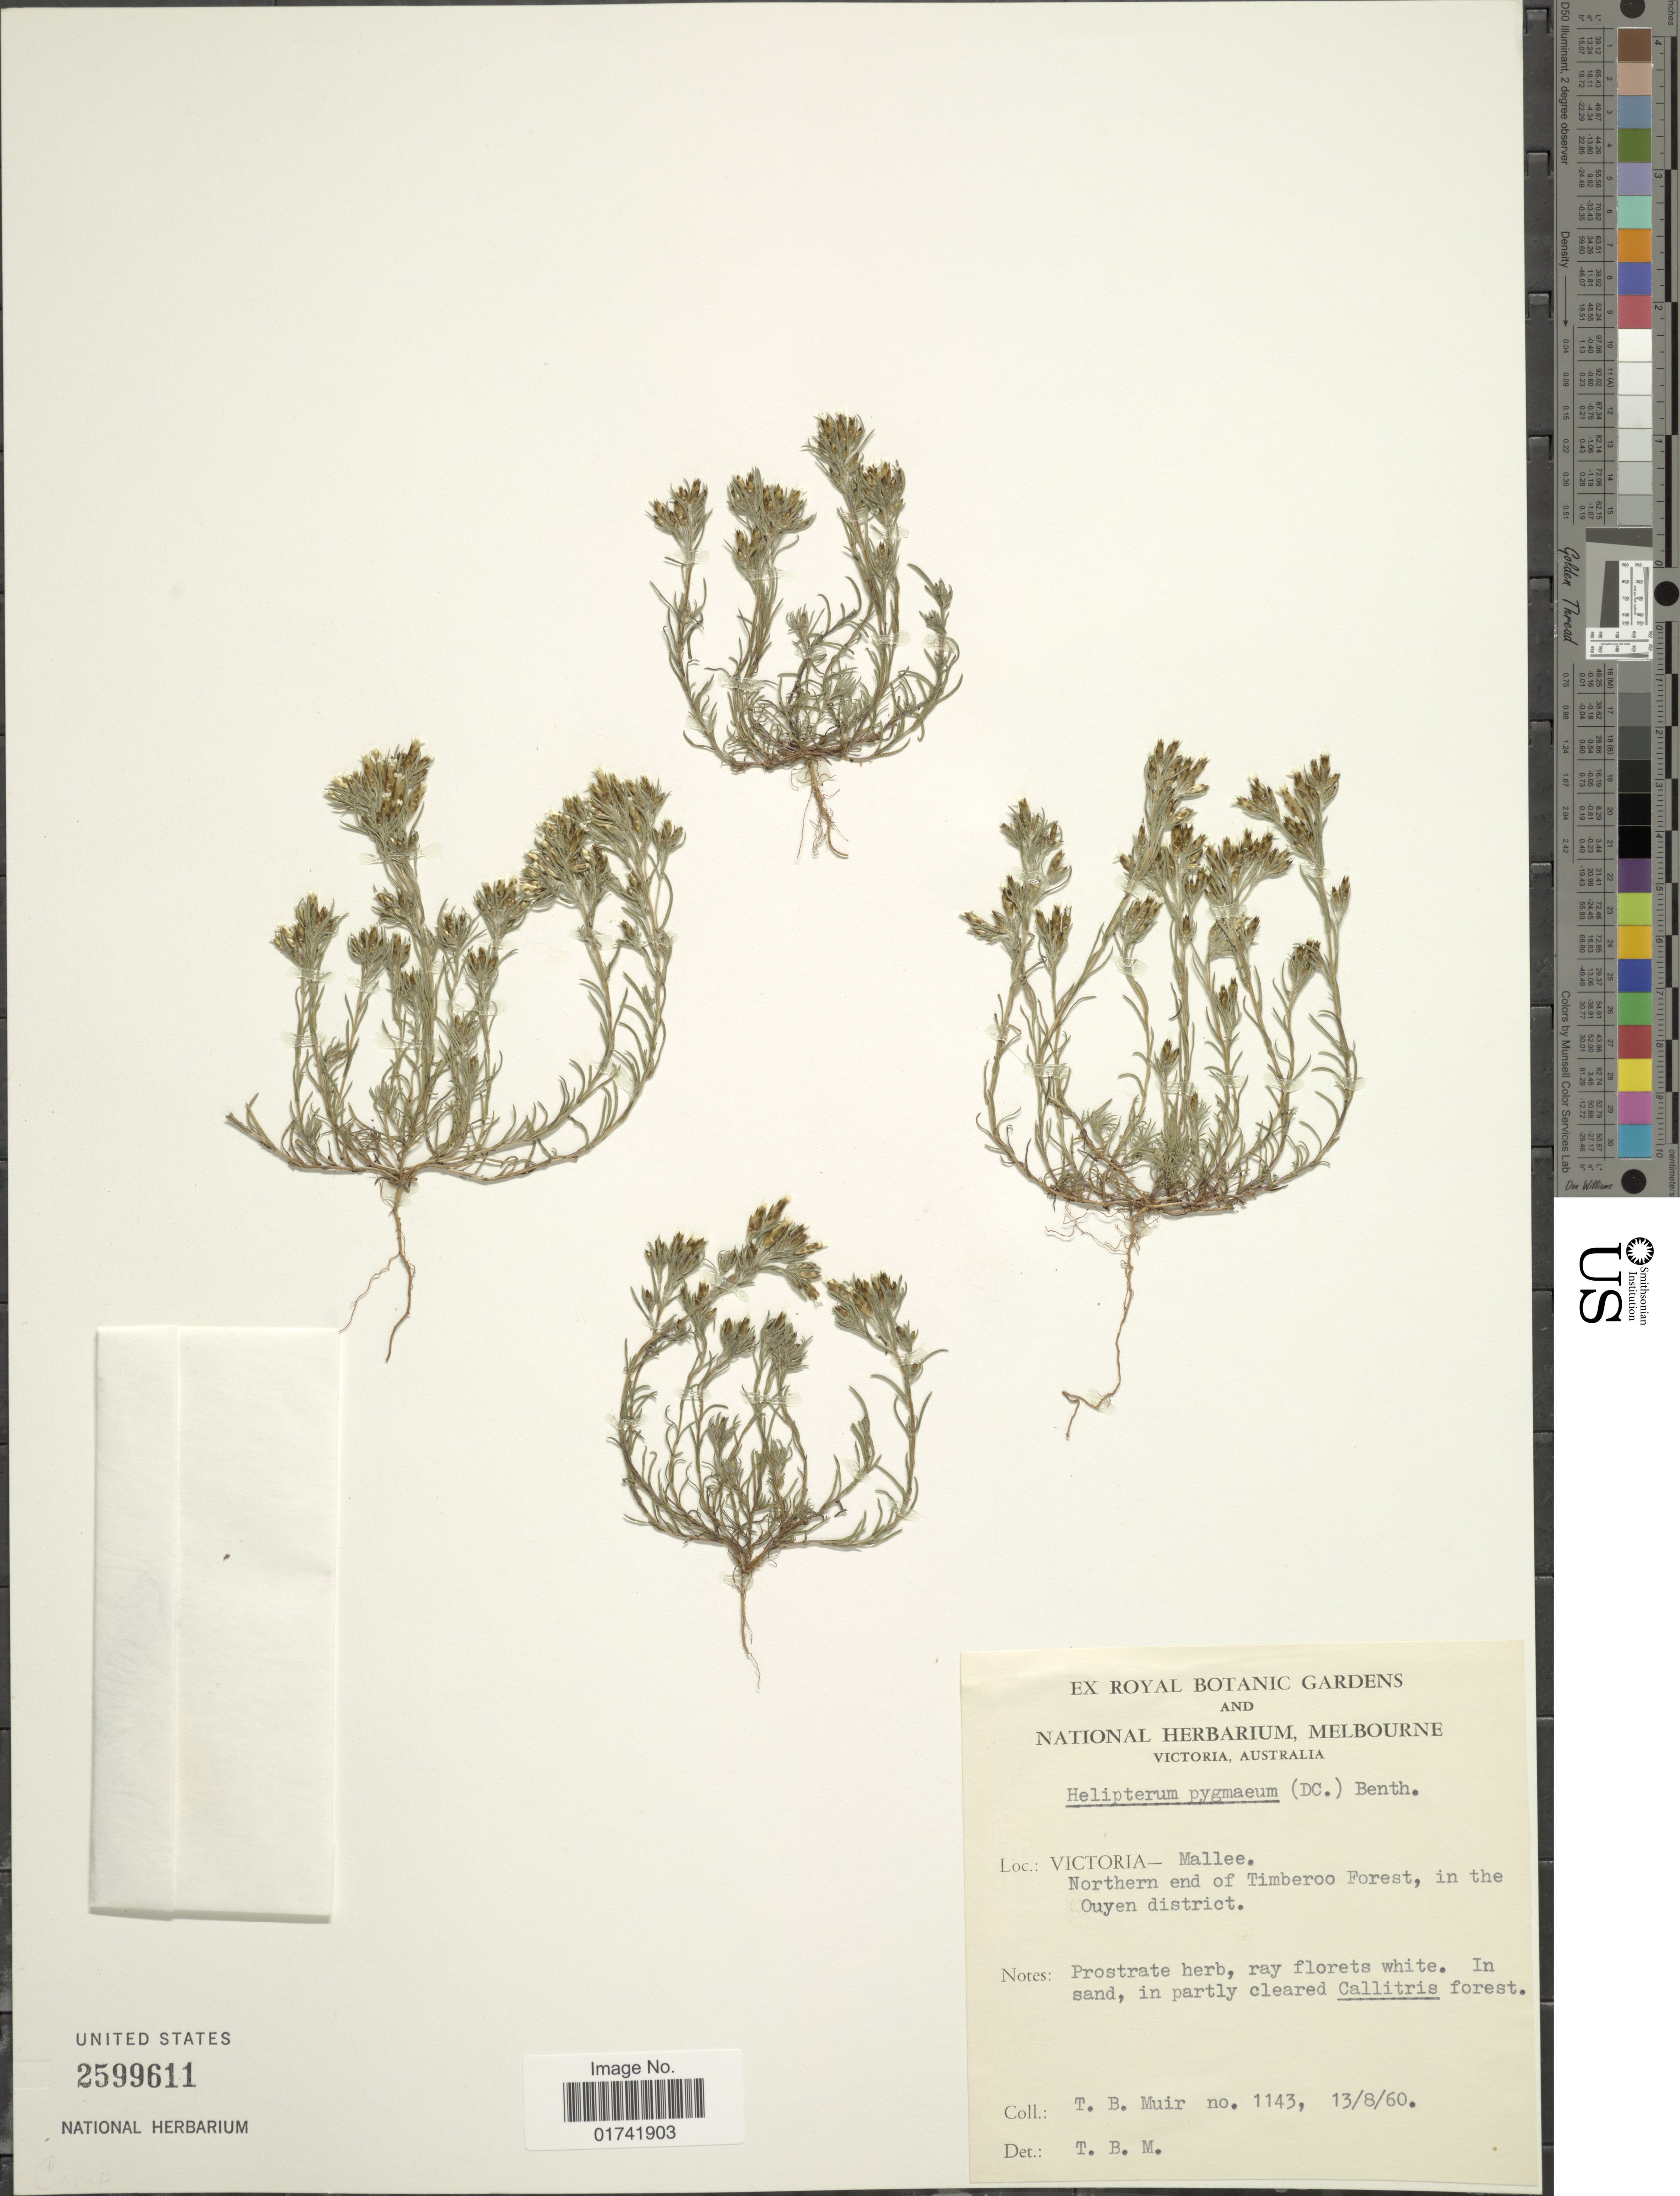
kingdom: Plantae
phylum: Tracheophyta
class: Magnoliopsida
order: Asterales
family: Asteraceae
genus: Rhodanthe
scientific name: Rhodanthe pygmaea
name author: (DC.) Paul G. Wilson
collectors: T. Muir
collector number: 1143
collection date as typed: Transcribed d/m/y: 13/8/60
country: Australia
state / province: Victoria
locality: Victoria- malle. Northern end of Timberoo Forest, in the Cuyen district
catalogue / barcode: US 2599611